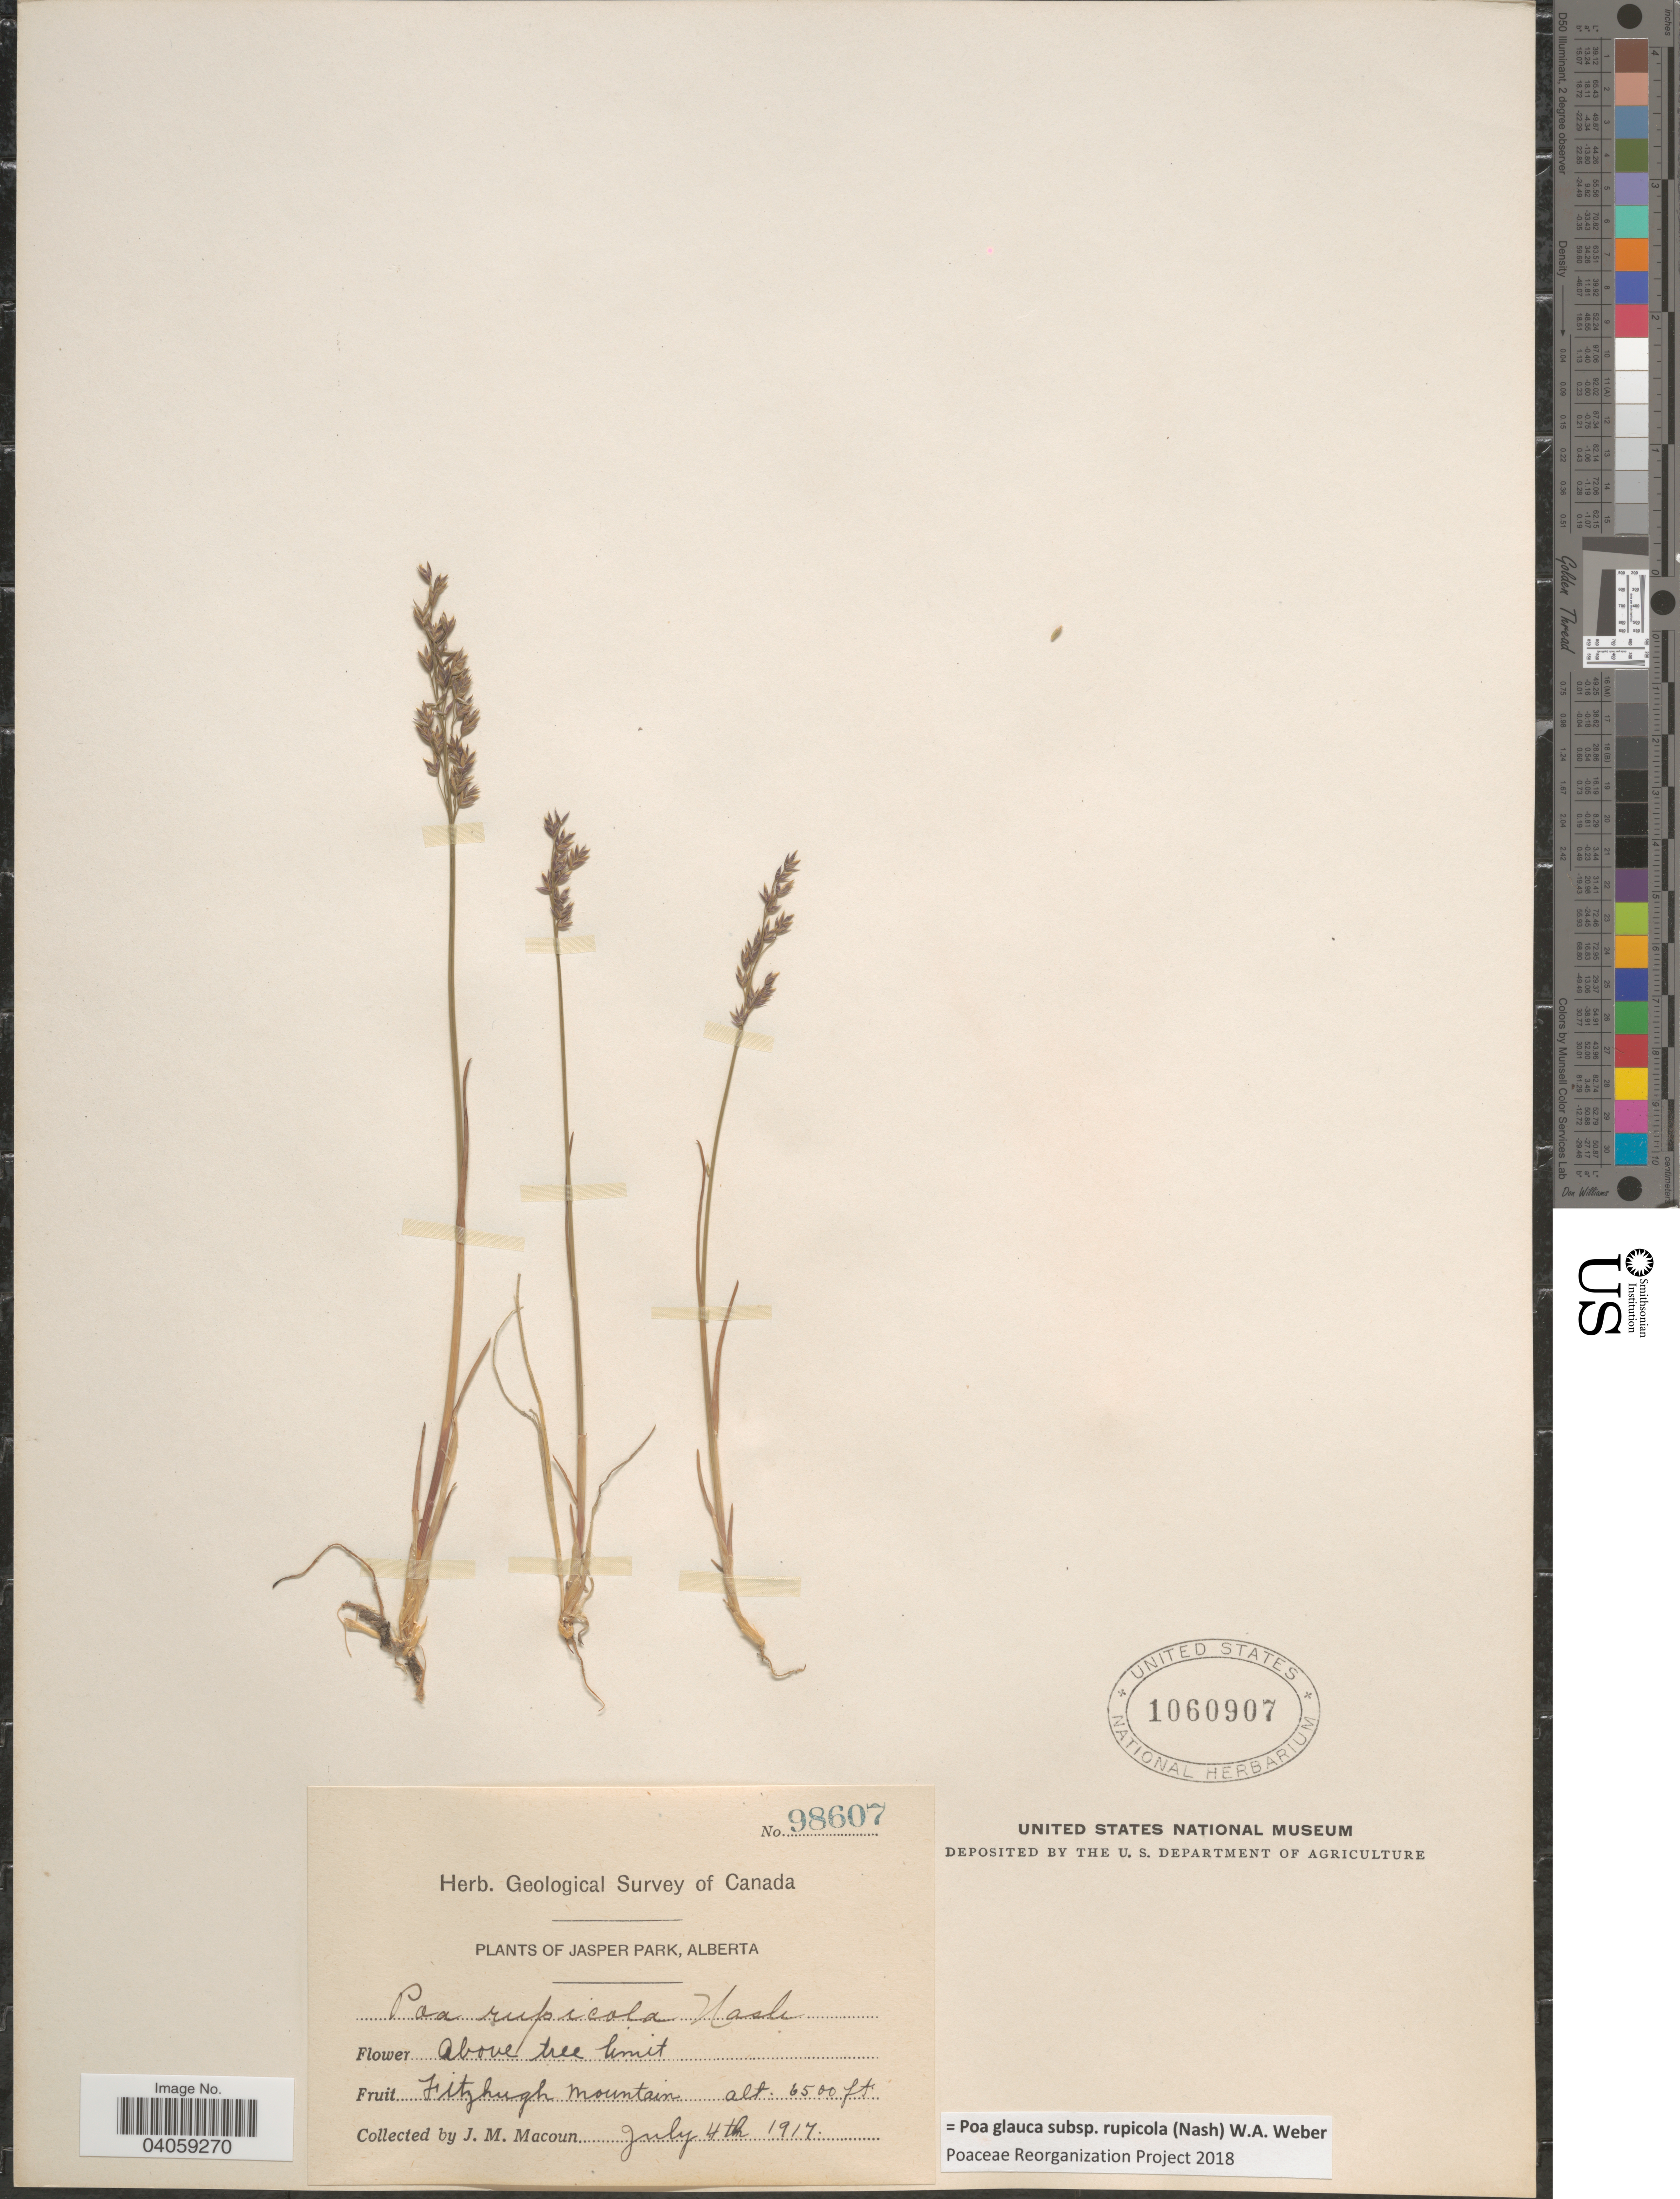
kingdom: Plantae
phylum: Tracheophyta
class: Liliopsida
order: Poales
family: Poaceae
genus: Poa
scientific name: Poa glauca subsp. rupicola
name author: (Nash) W.A. Weber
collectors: J. M. Macoun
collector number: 98607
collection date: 1917-07-04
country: Canada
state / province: Alberta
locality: Jasper Park. Fitzhugh mountain.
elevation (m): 1981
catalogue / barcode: US 1060907